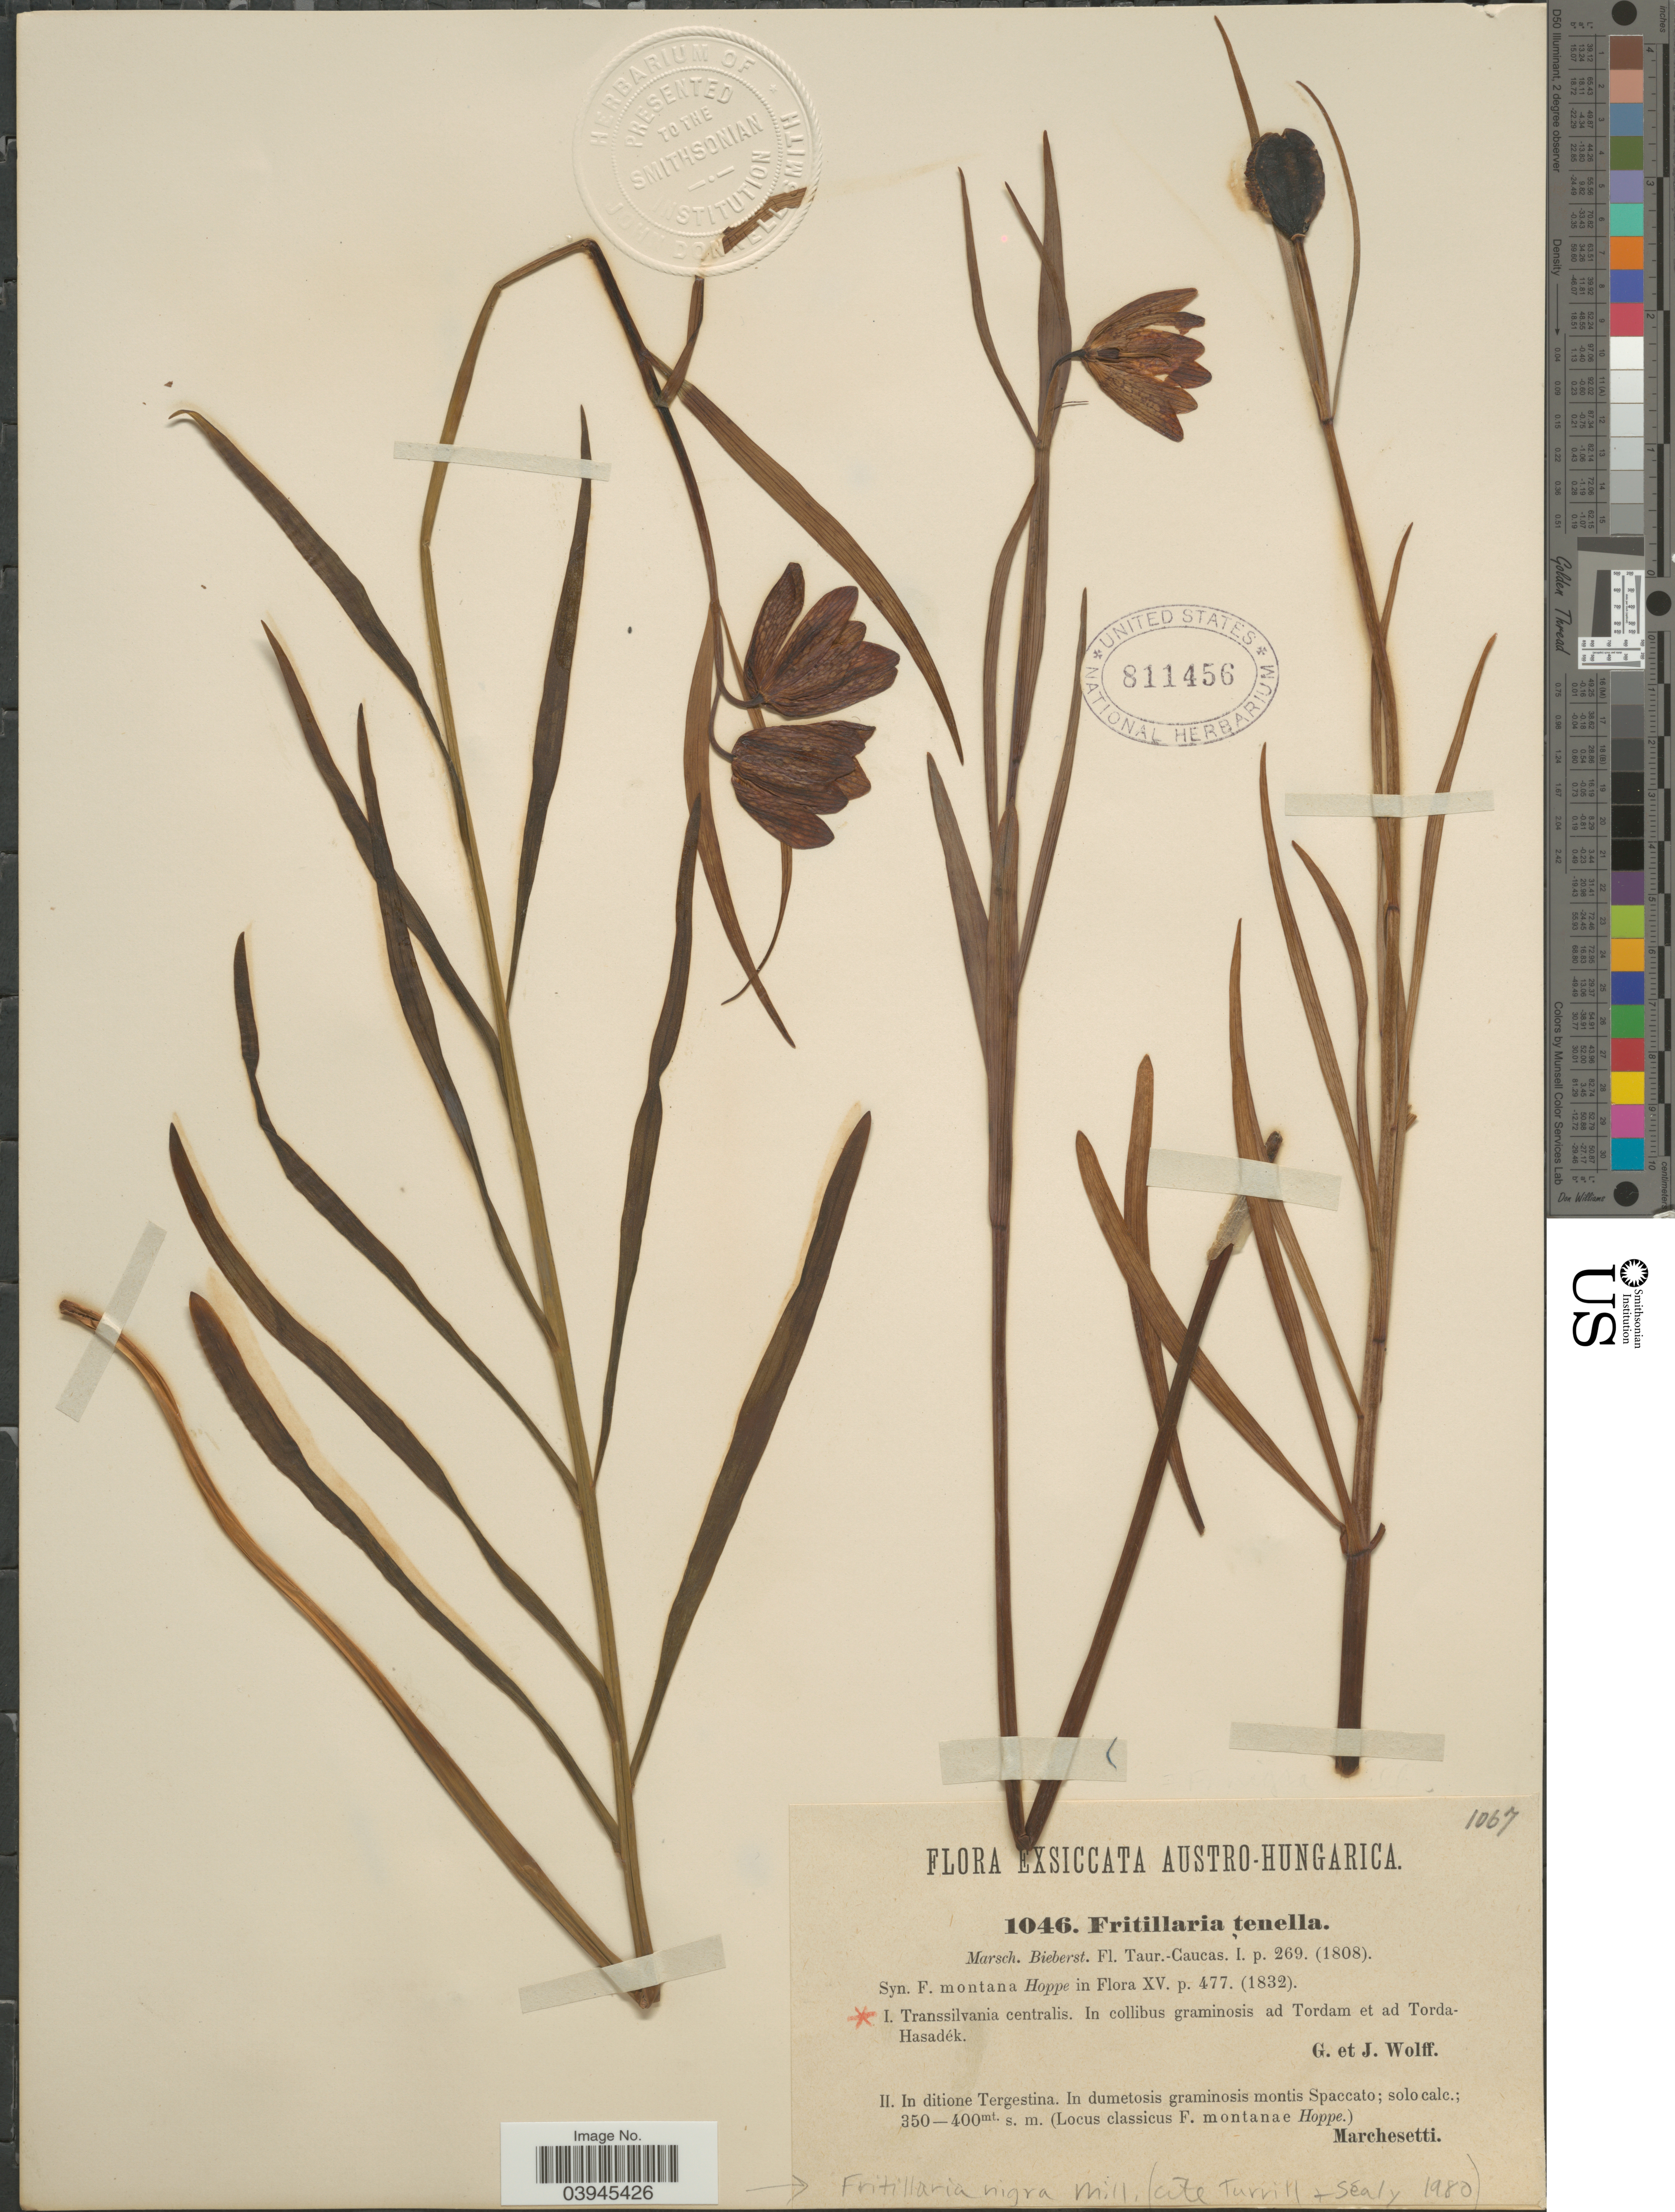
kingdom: Plantae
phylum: Tracheophyta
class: Liliopsida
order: Liliales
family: Liliaceae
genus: Fritillaria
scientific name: Fritillaria pontica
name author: Wahlenb.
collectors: G. Wolff & J. Wolff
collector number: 1046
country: Romania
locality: Austro-Hungarica. Transsilvania centralis. In collibus graminosis ad Tordam et ad Torda-Hasadék.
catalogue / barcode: US 811456